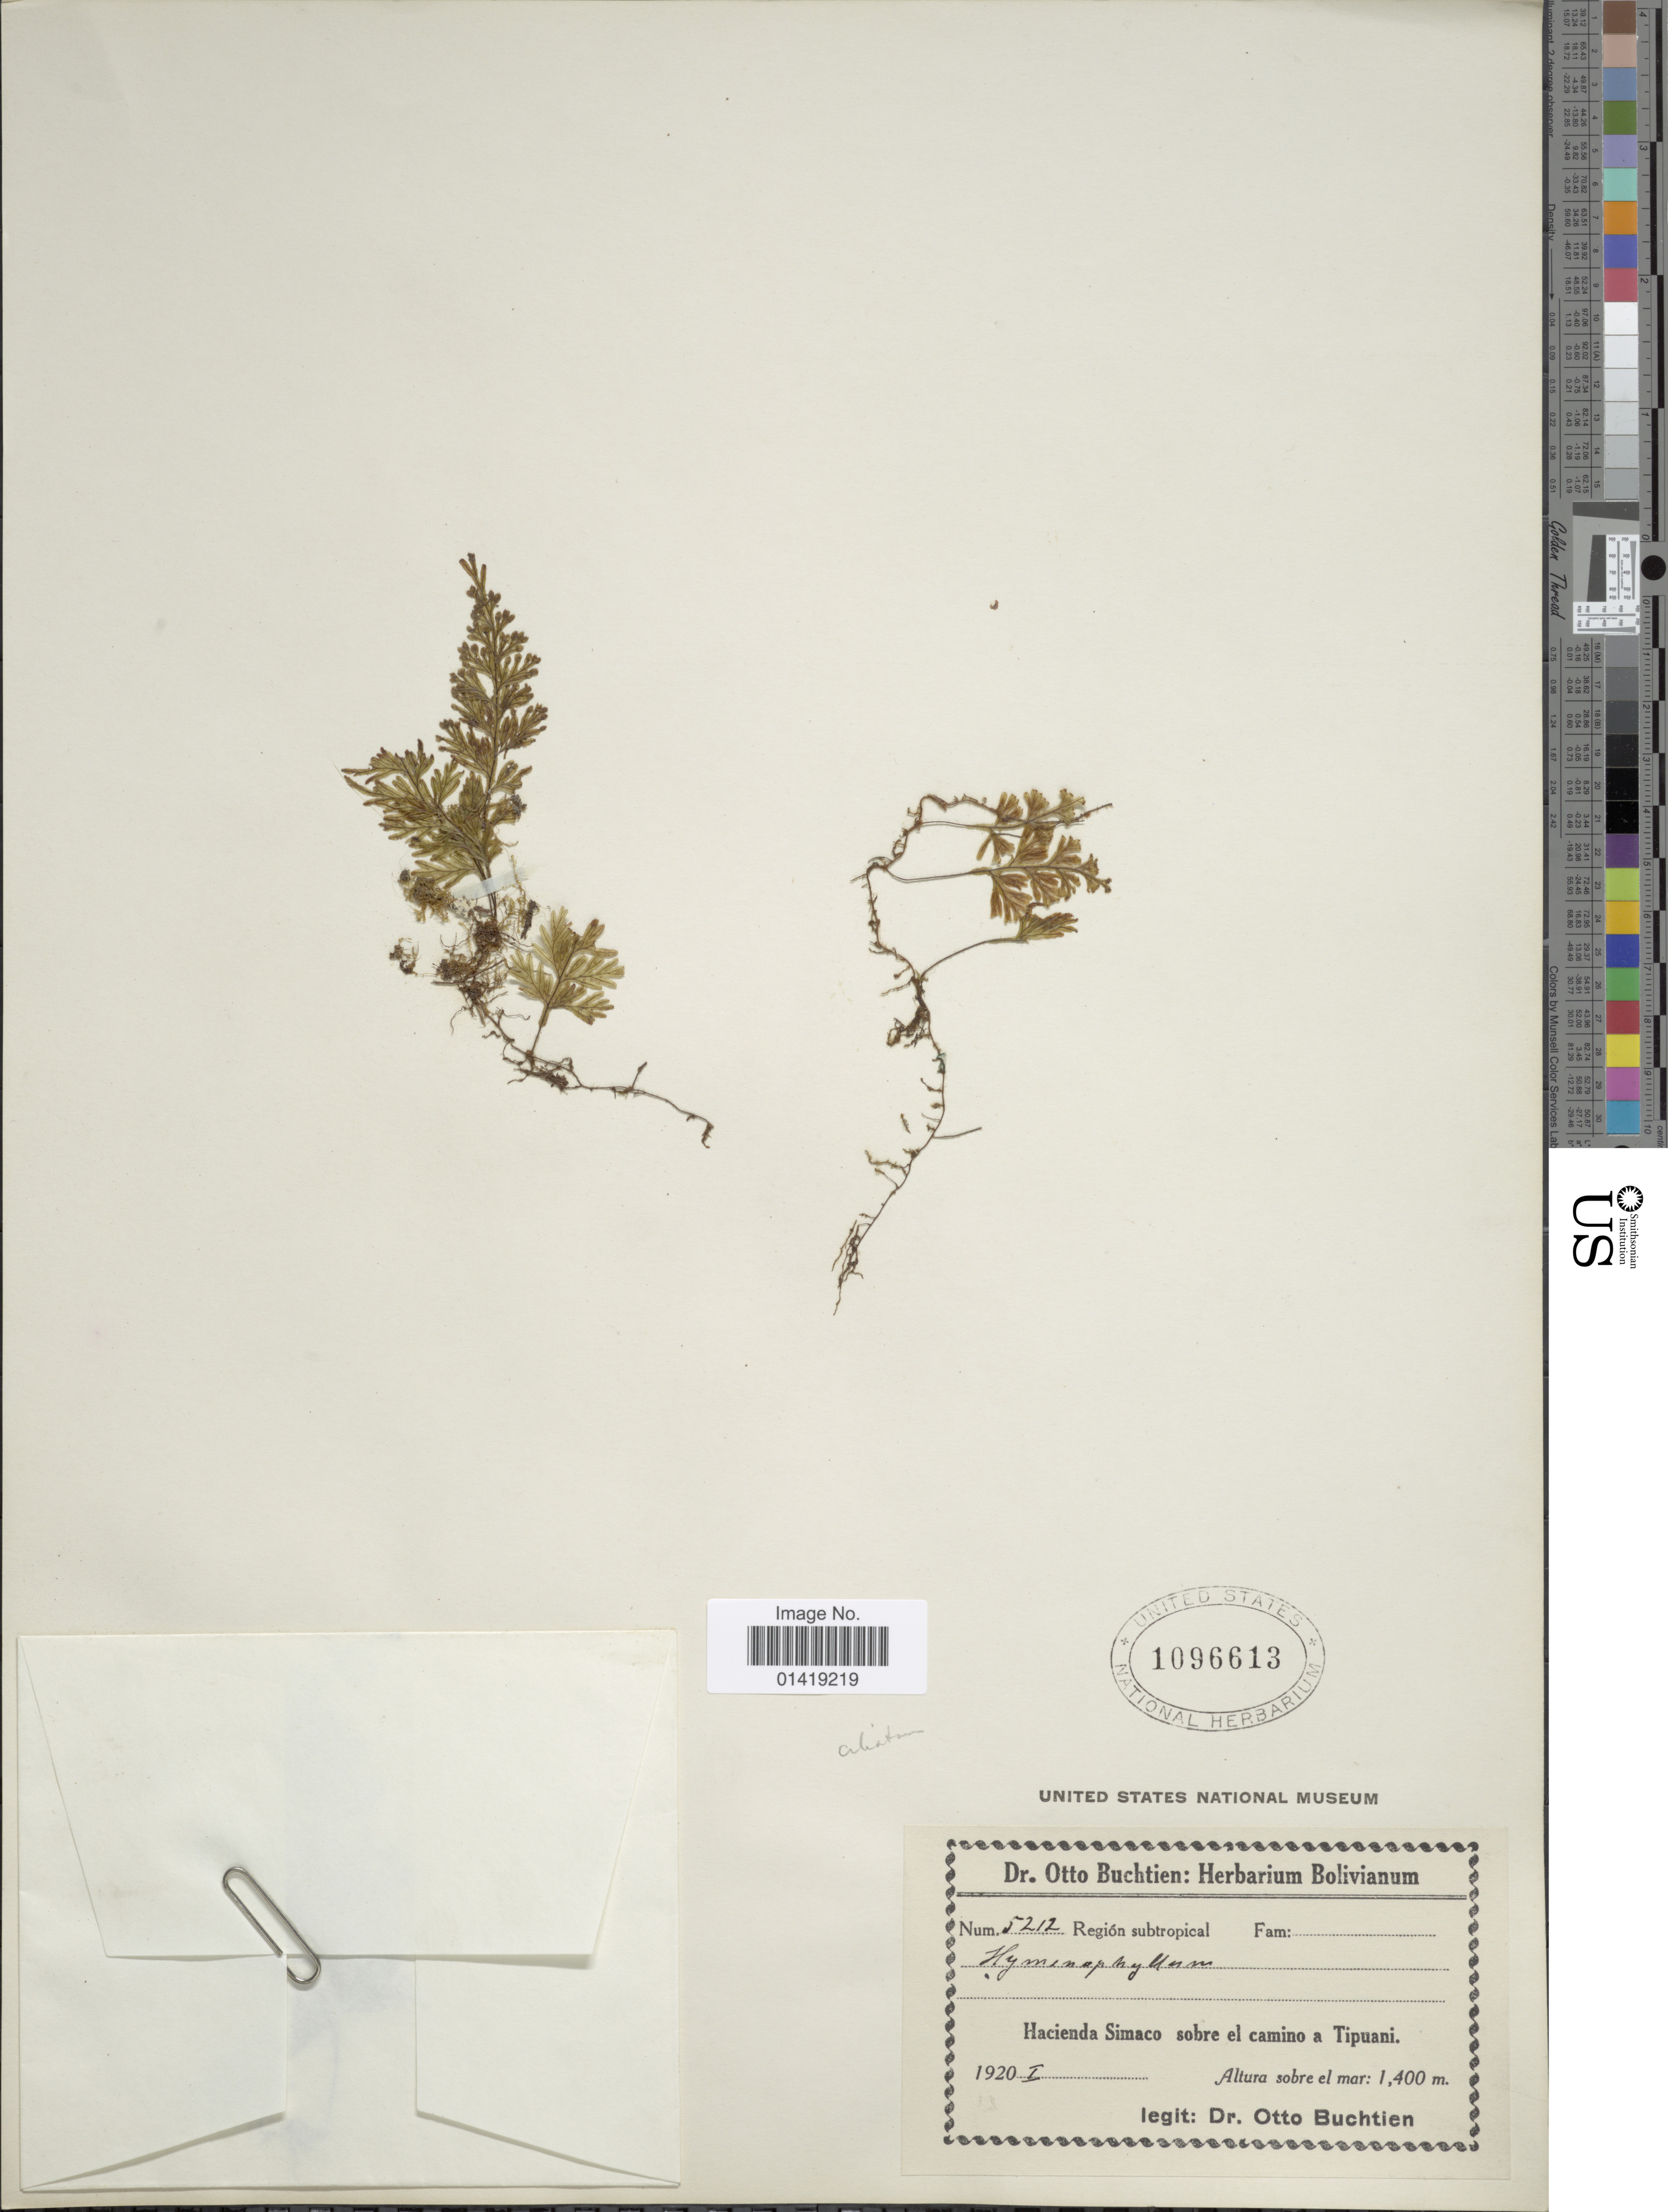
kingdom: Plantae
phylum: Tracheophyta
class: Polypodiopsida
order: Hymenophyllales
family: Hymenophyllaceae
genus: Hymenophyllum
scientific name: Hymenophyllum hirsutum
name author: (L.) Sw.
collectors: O. Buchtien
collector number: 5212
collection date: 1920-01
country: Bolivia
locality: Region subtropical Hacienda Simaco sobre el camino a Tipuani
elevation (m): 1400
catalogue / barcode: US 1096613